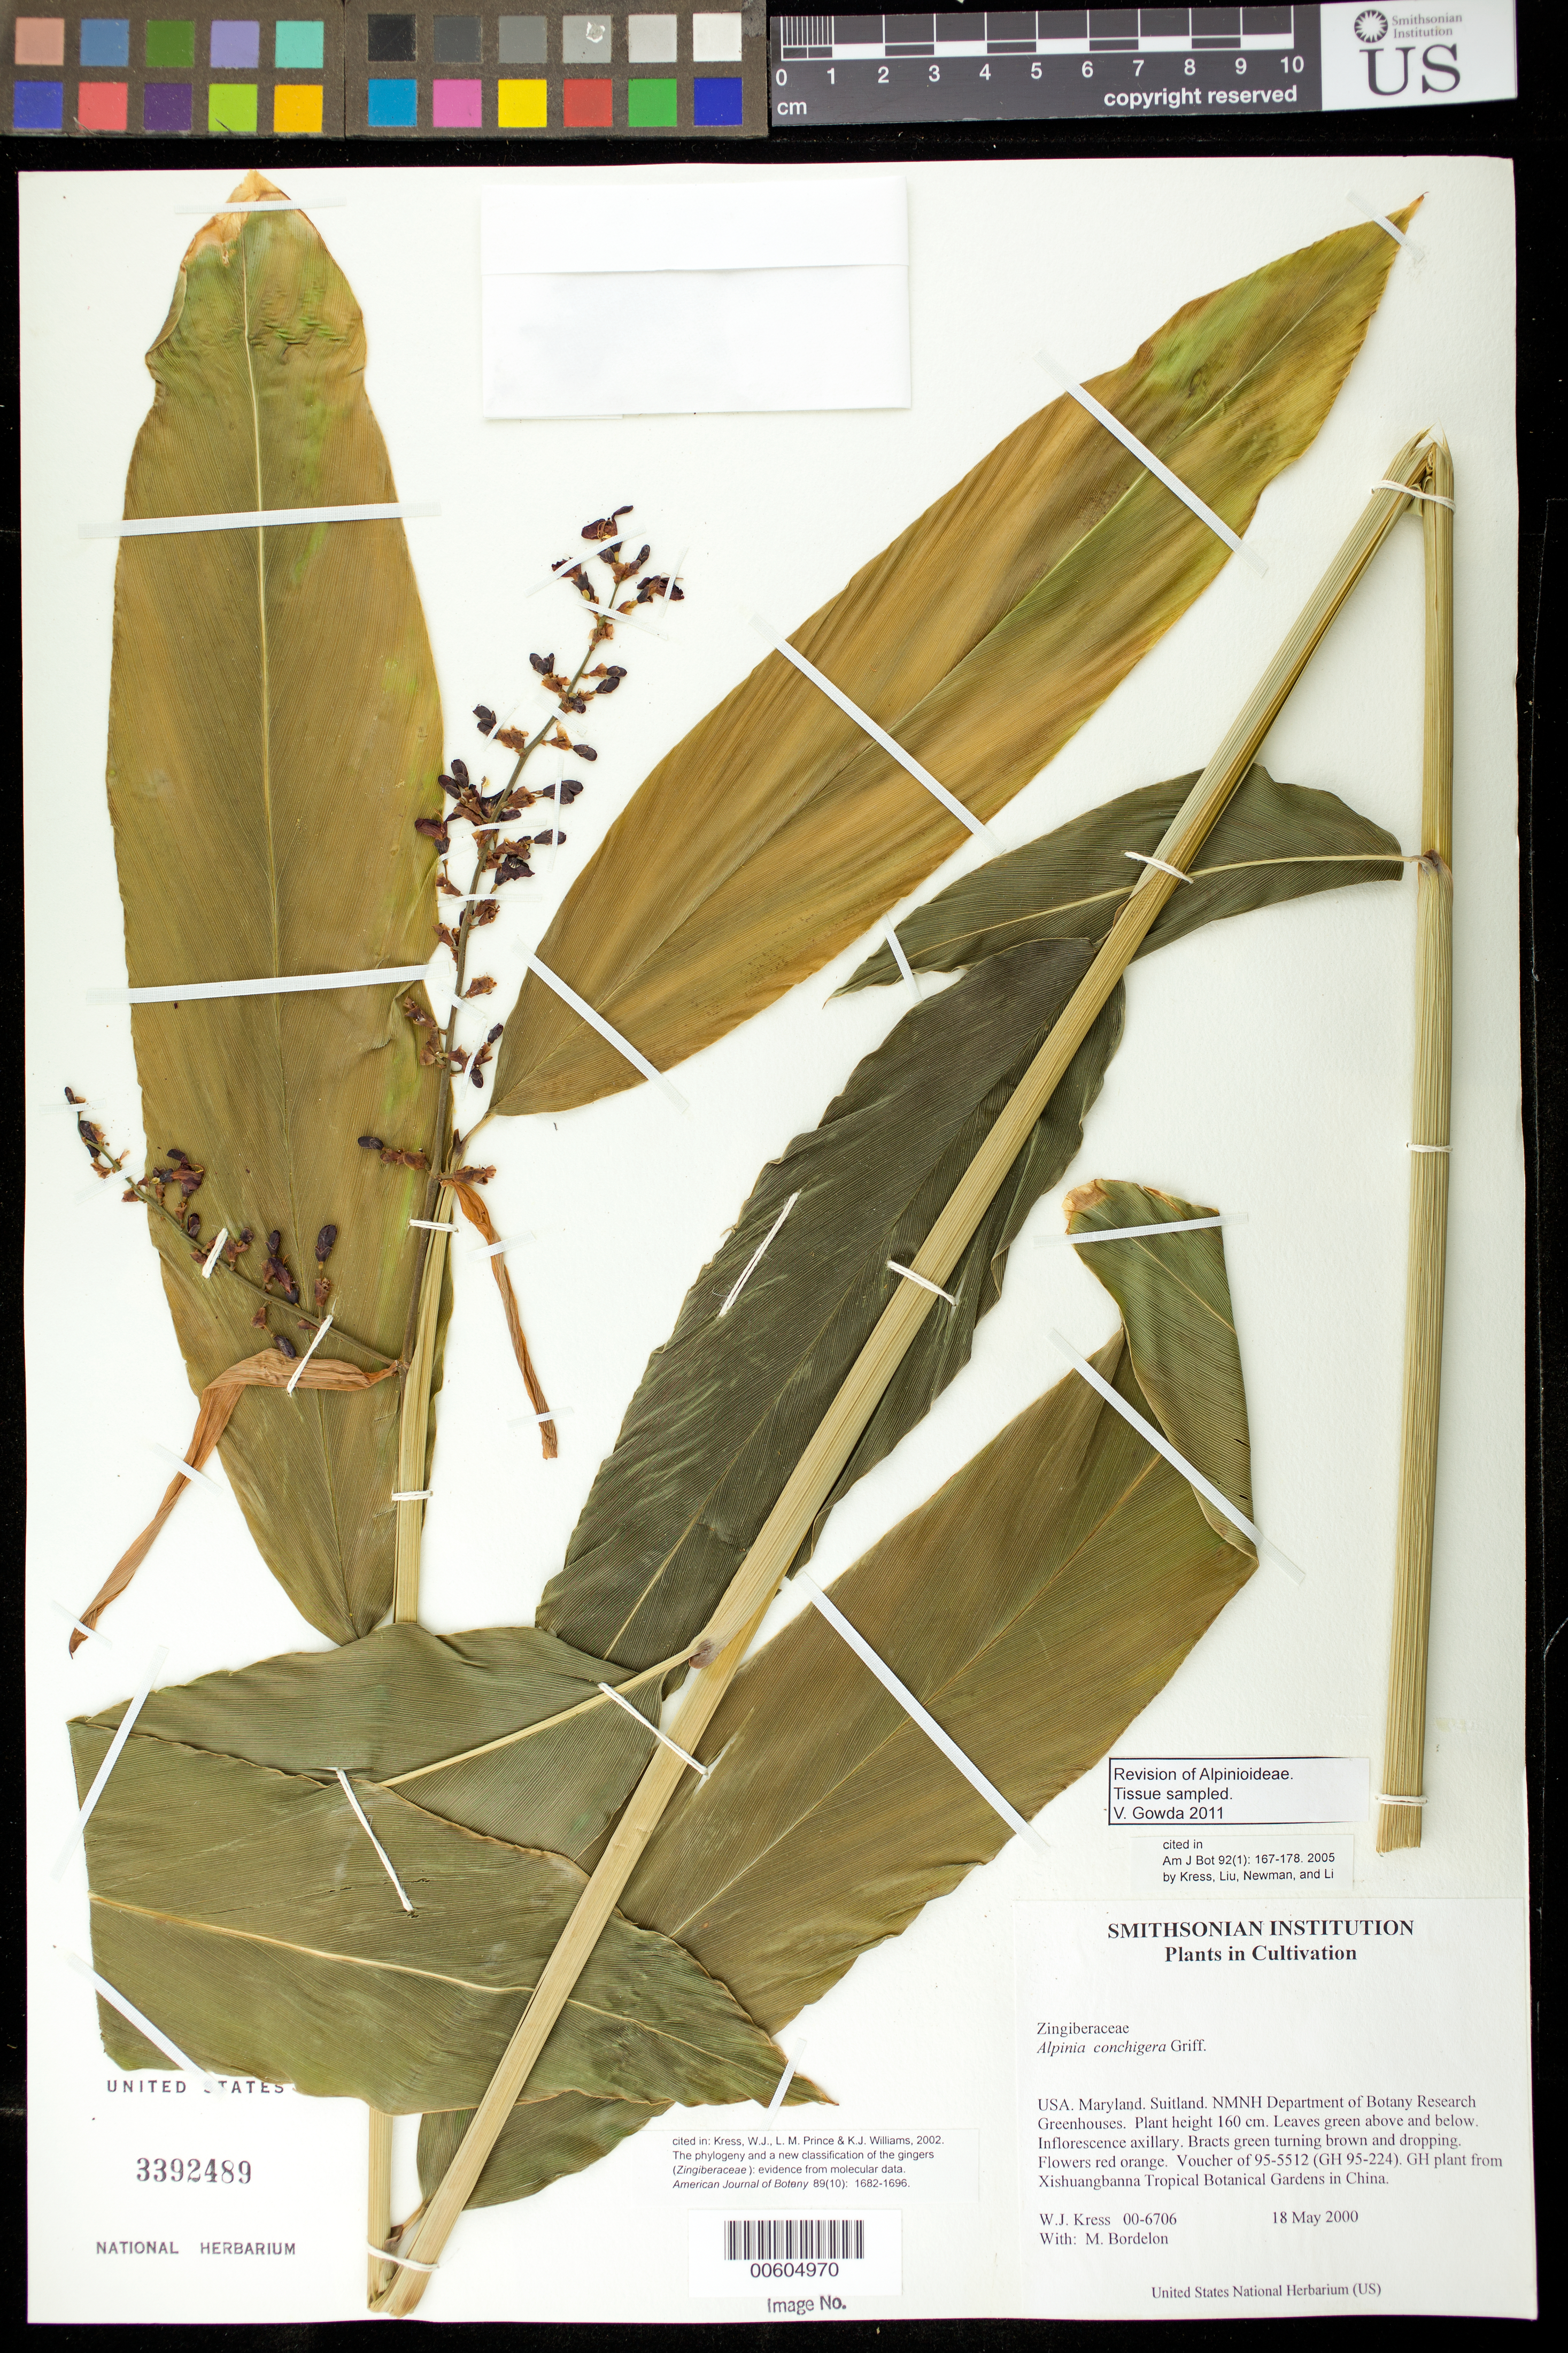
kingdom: Plantae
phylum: Tracheophyta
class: Liliopsida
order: Zingiberales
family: Zingiberaceae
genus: Alpinia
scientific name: Alpinia conchigera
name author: Griff.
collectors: W. J. Kress & M. Bordelon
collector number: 00-6706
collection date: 2000-05-18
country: United States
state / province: Maryland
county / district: Prince George's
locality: NMNH Botany Research Greenhouses. Suitland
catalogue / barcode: US 3392489